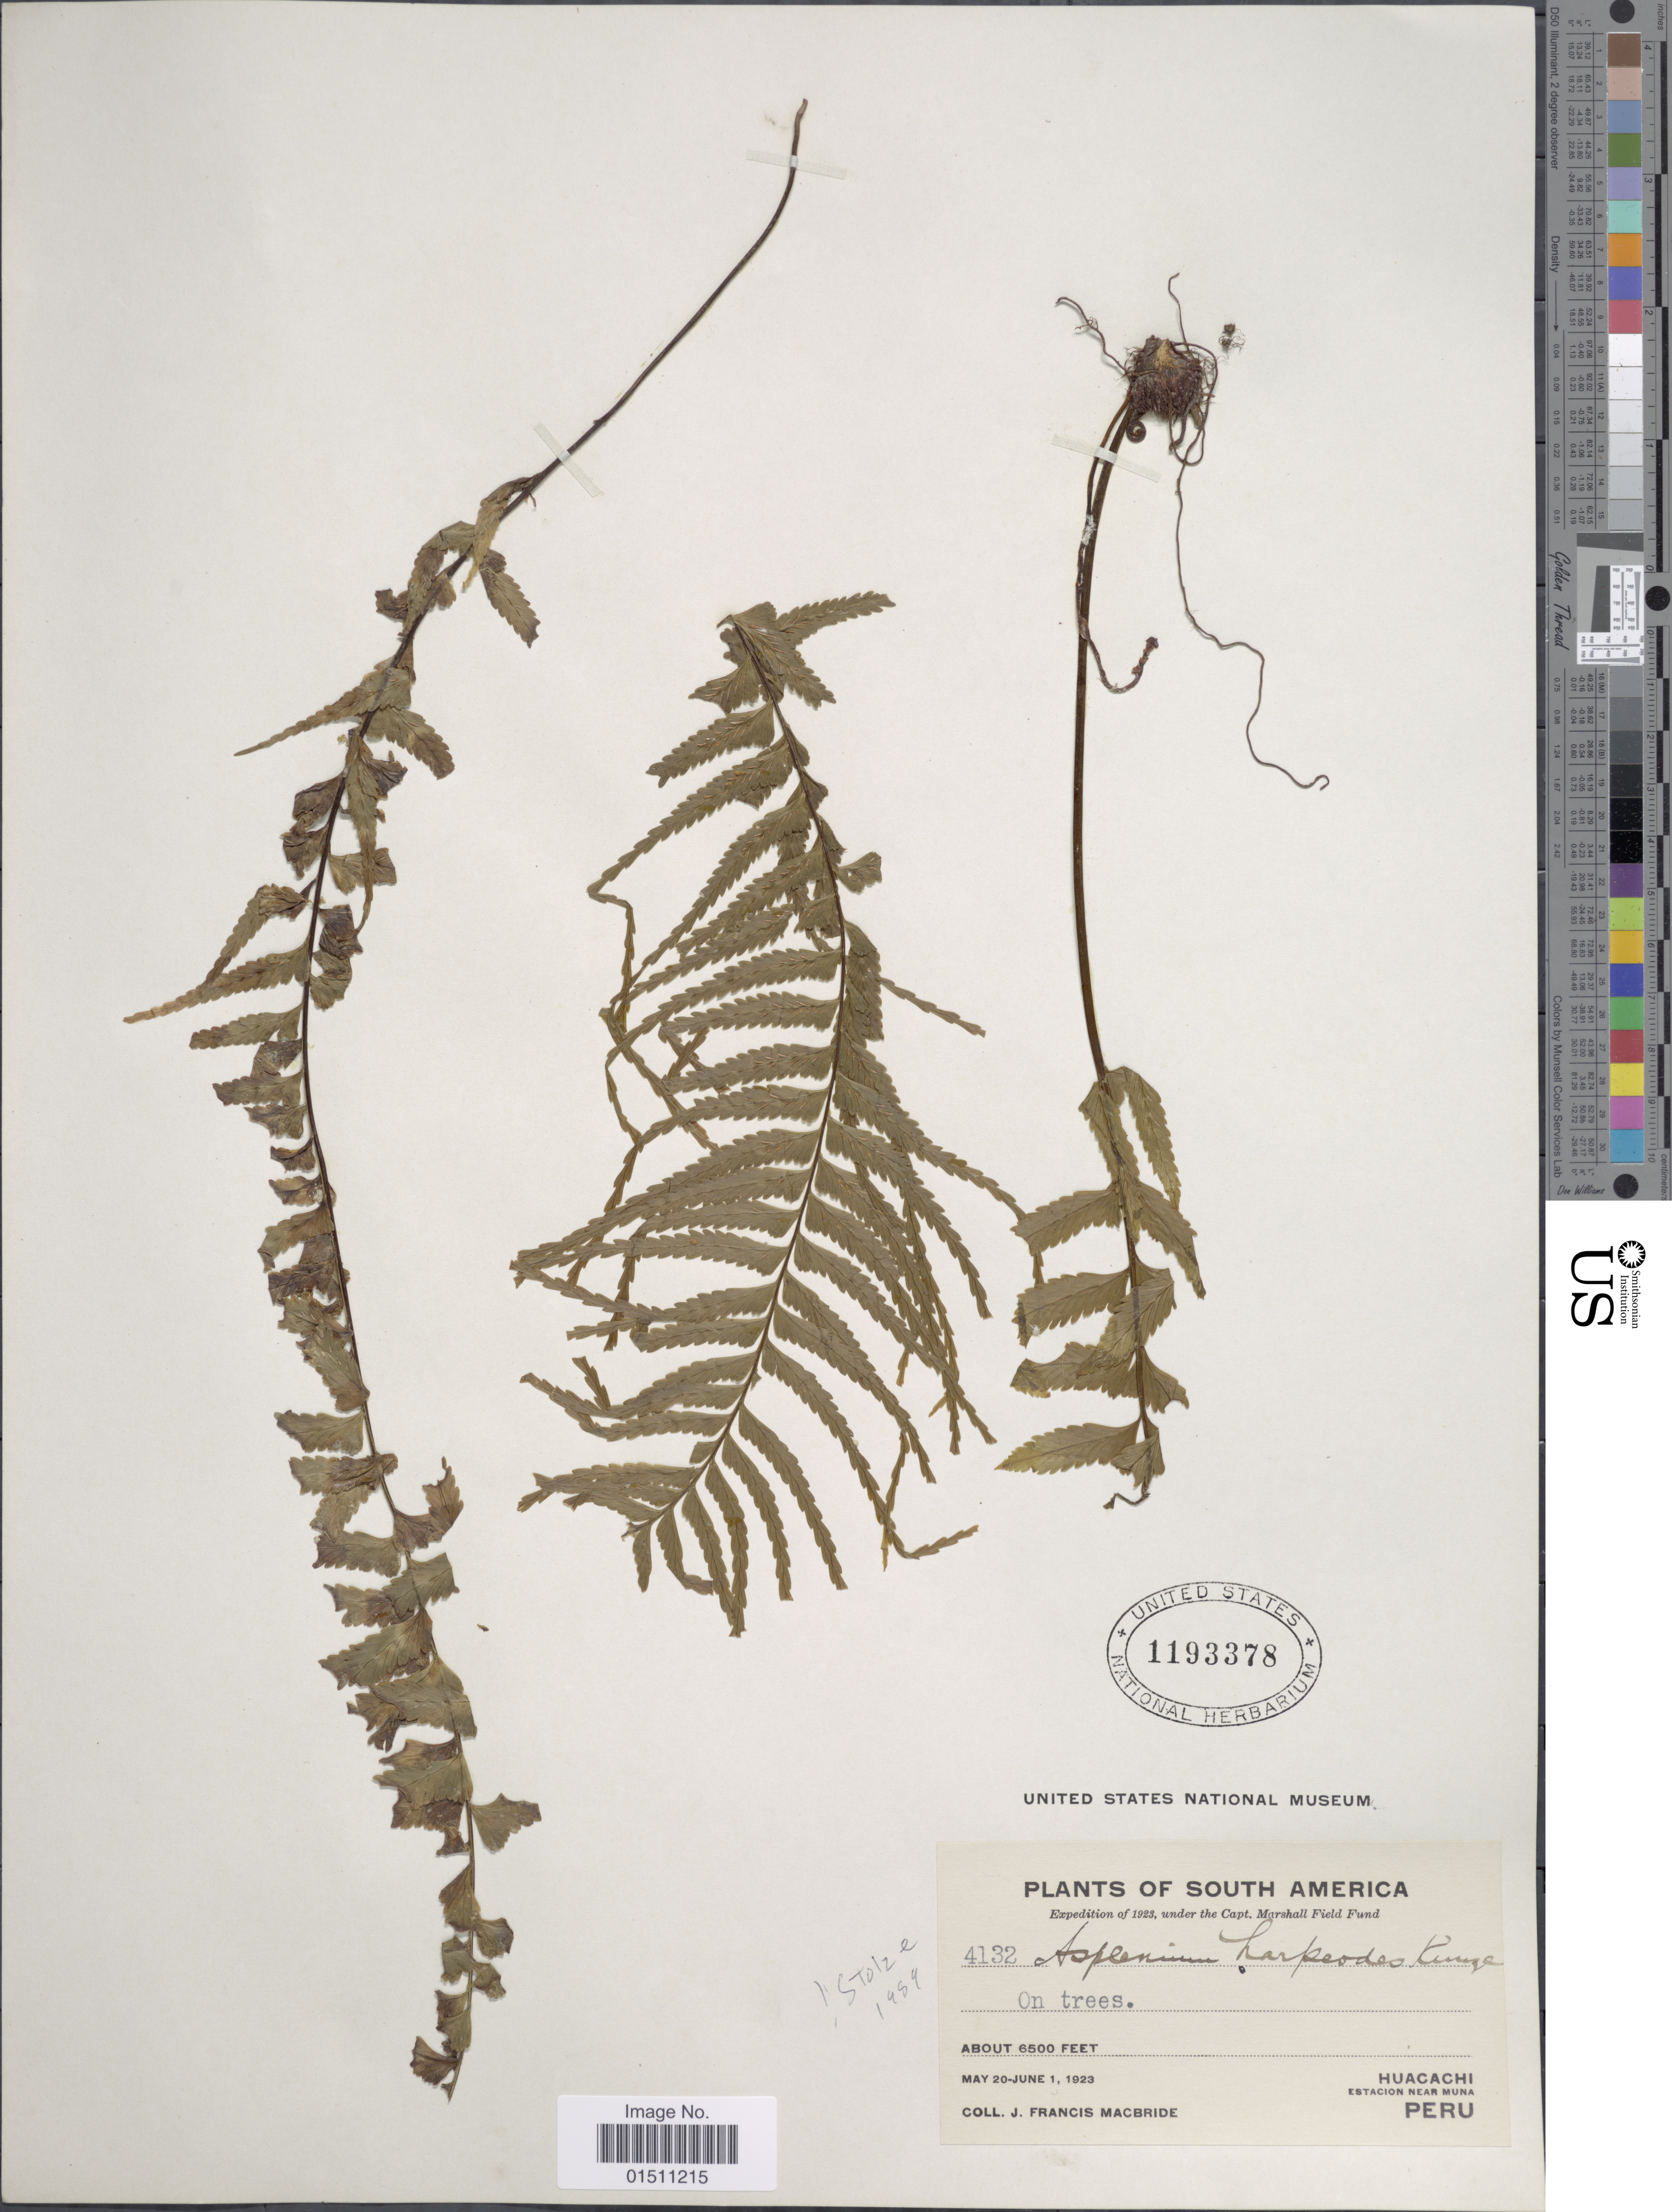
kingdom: Plantae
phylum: Tracheophyta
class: Polypodiopsida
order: Polypodiales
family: Aspleniaceae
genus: Asplenium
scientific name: Asplenium harpeodes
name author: Kunze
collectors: J. F. Macbride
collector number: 4132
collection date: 1923-05-20/1923-06-01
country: Peru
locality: South America, Huacachi, Estacion near Muna, Peru.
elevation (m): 1981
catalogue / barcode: US 1193378